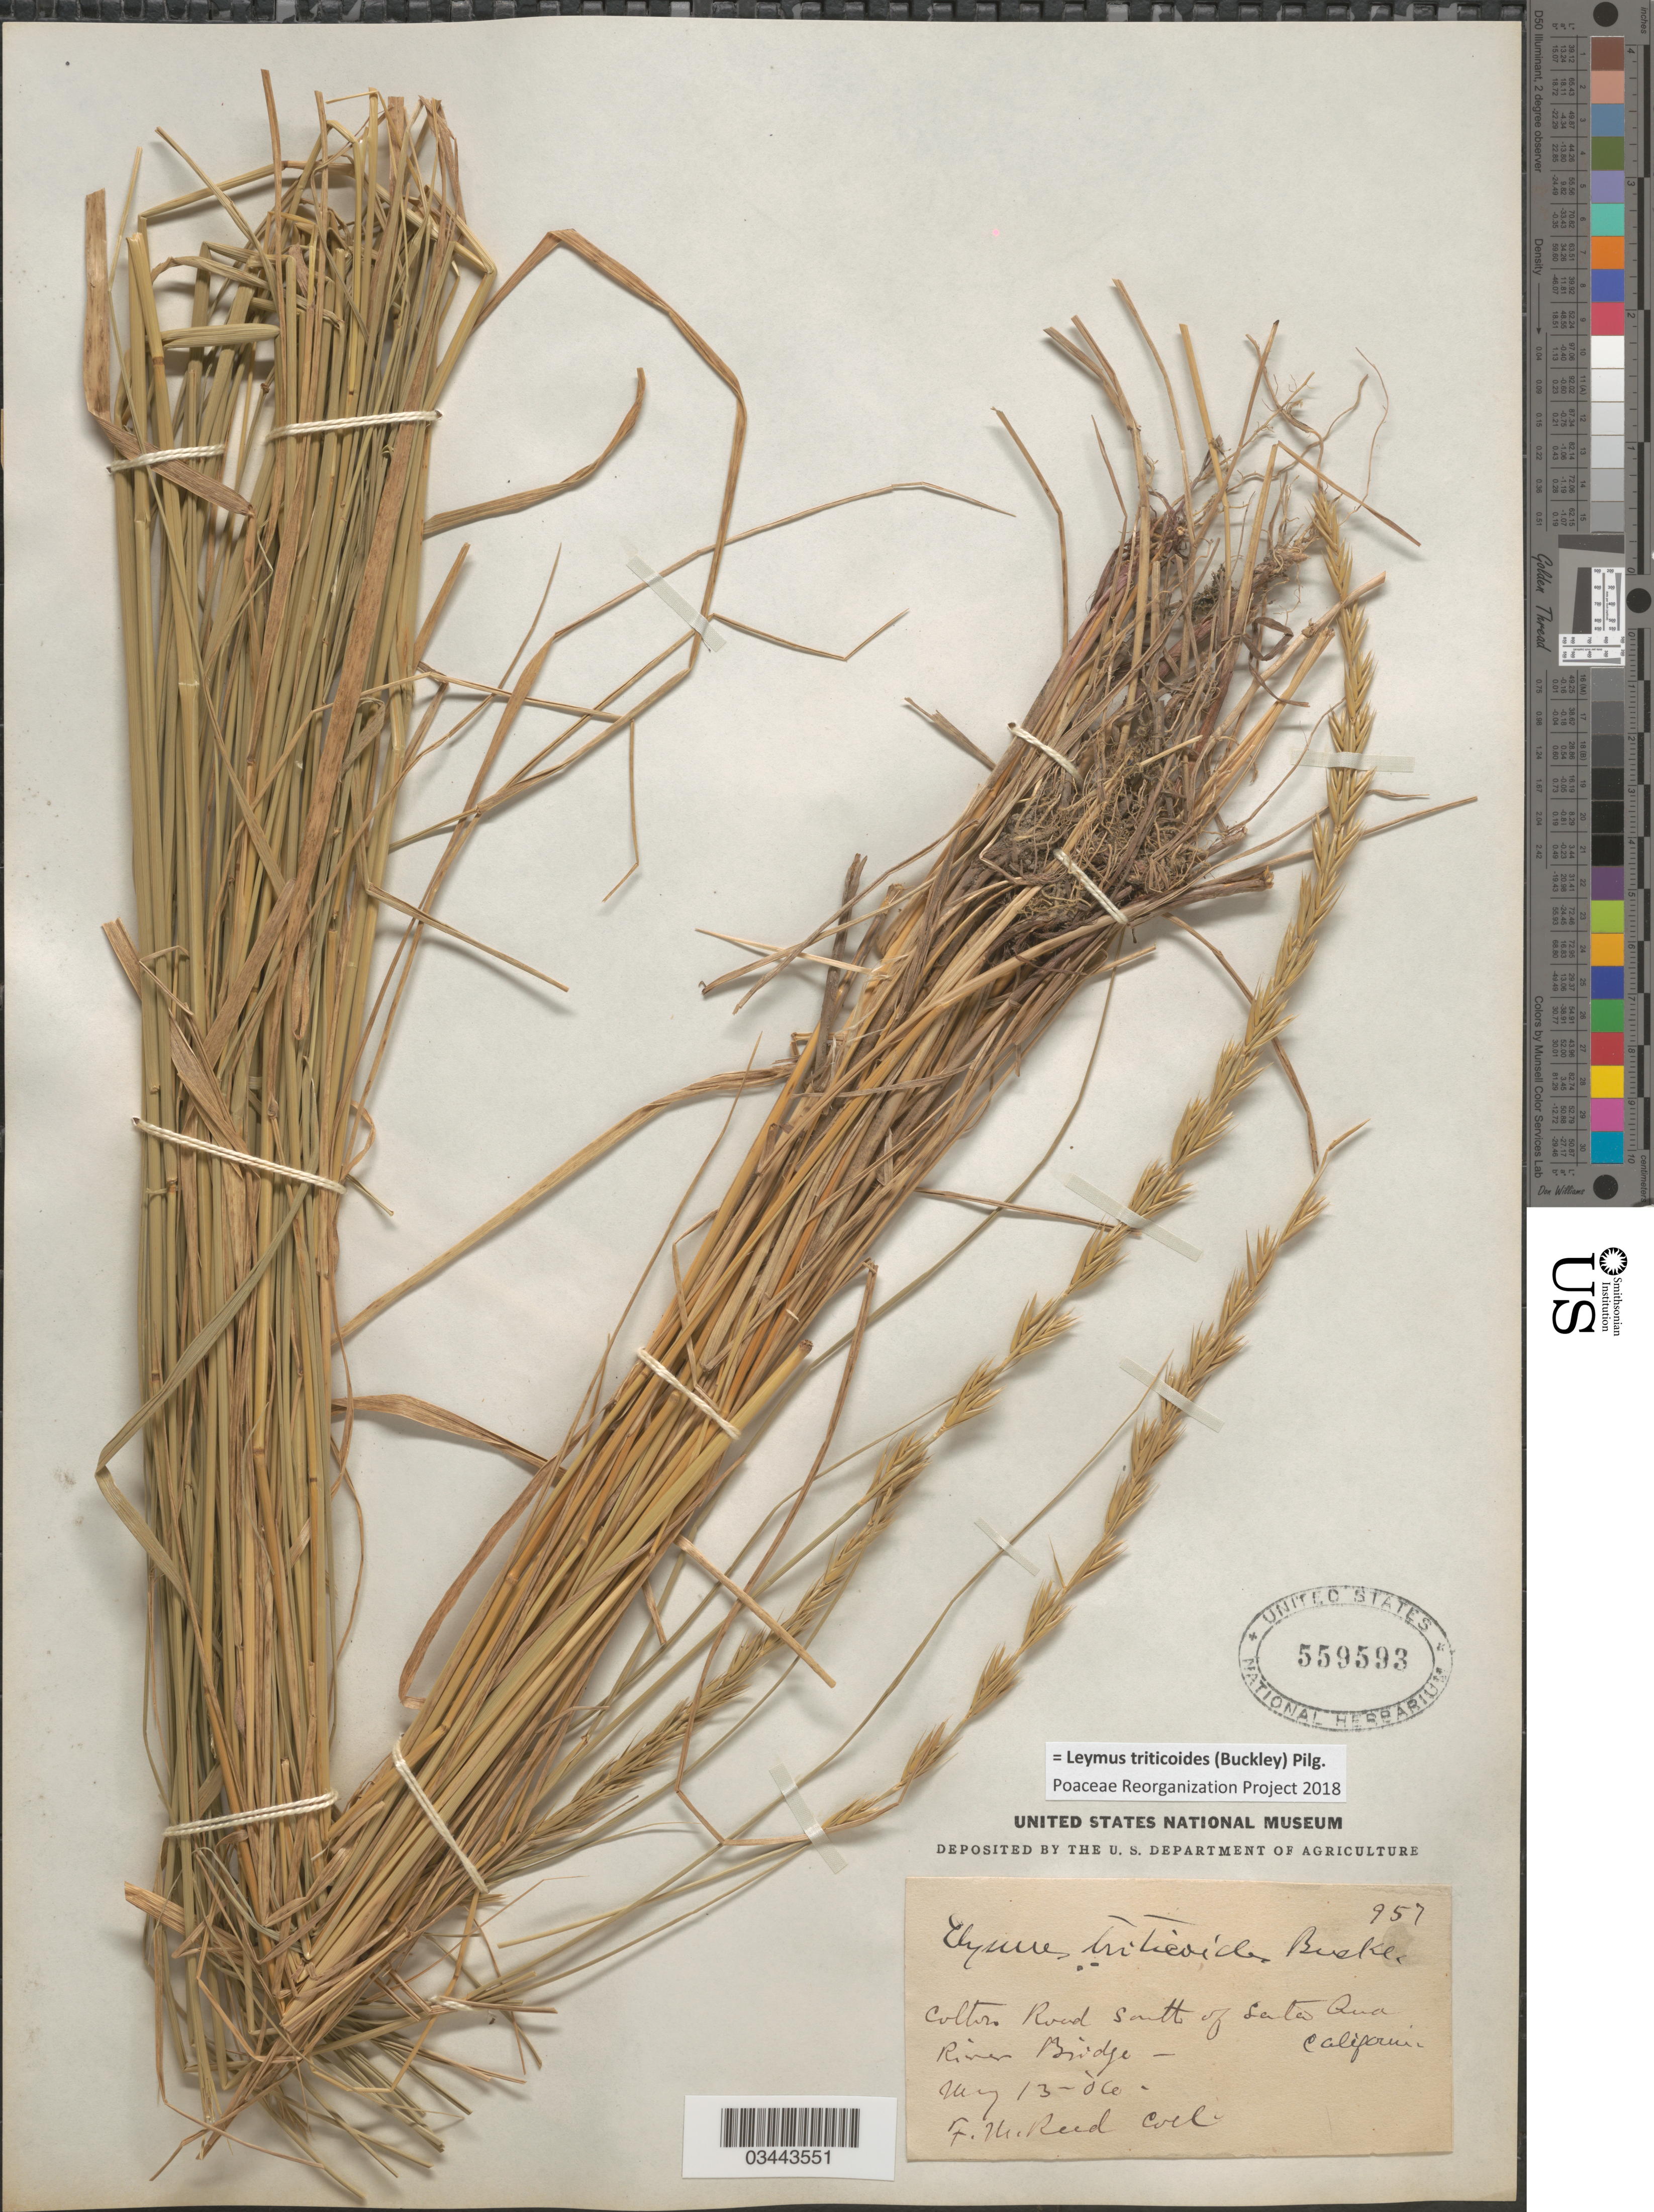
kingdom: Plantae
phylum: Tracheophyta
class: Liliopsida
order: Poales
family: Poaceae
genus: Leymus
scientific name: Leymus triticoides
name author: (Buckley) Pilg.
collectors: F. Reed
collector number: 957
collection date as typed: Transcribed d/m/y: 13/5/6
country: United States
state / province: California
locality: Road south of Santa Ana. River Bridge.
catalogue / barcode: US 559593